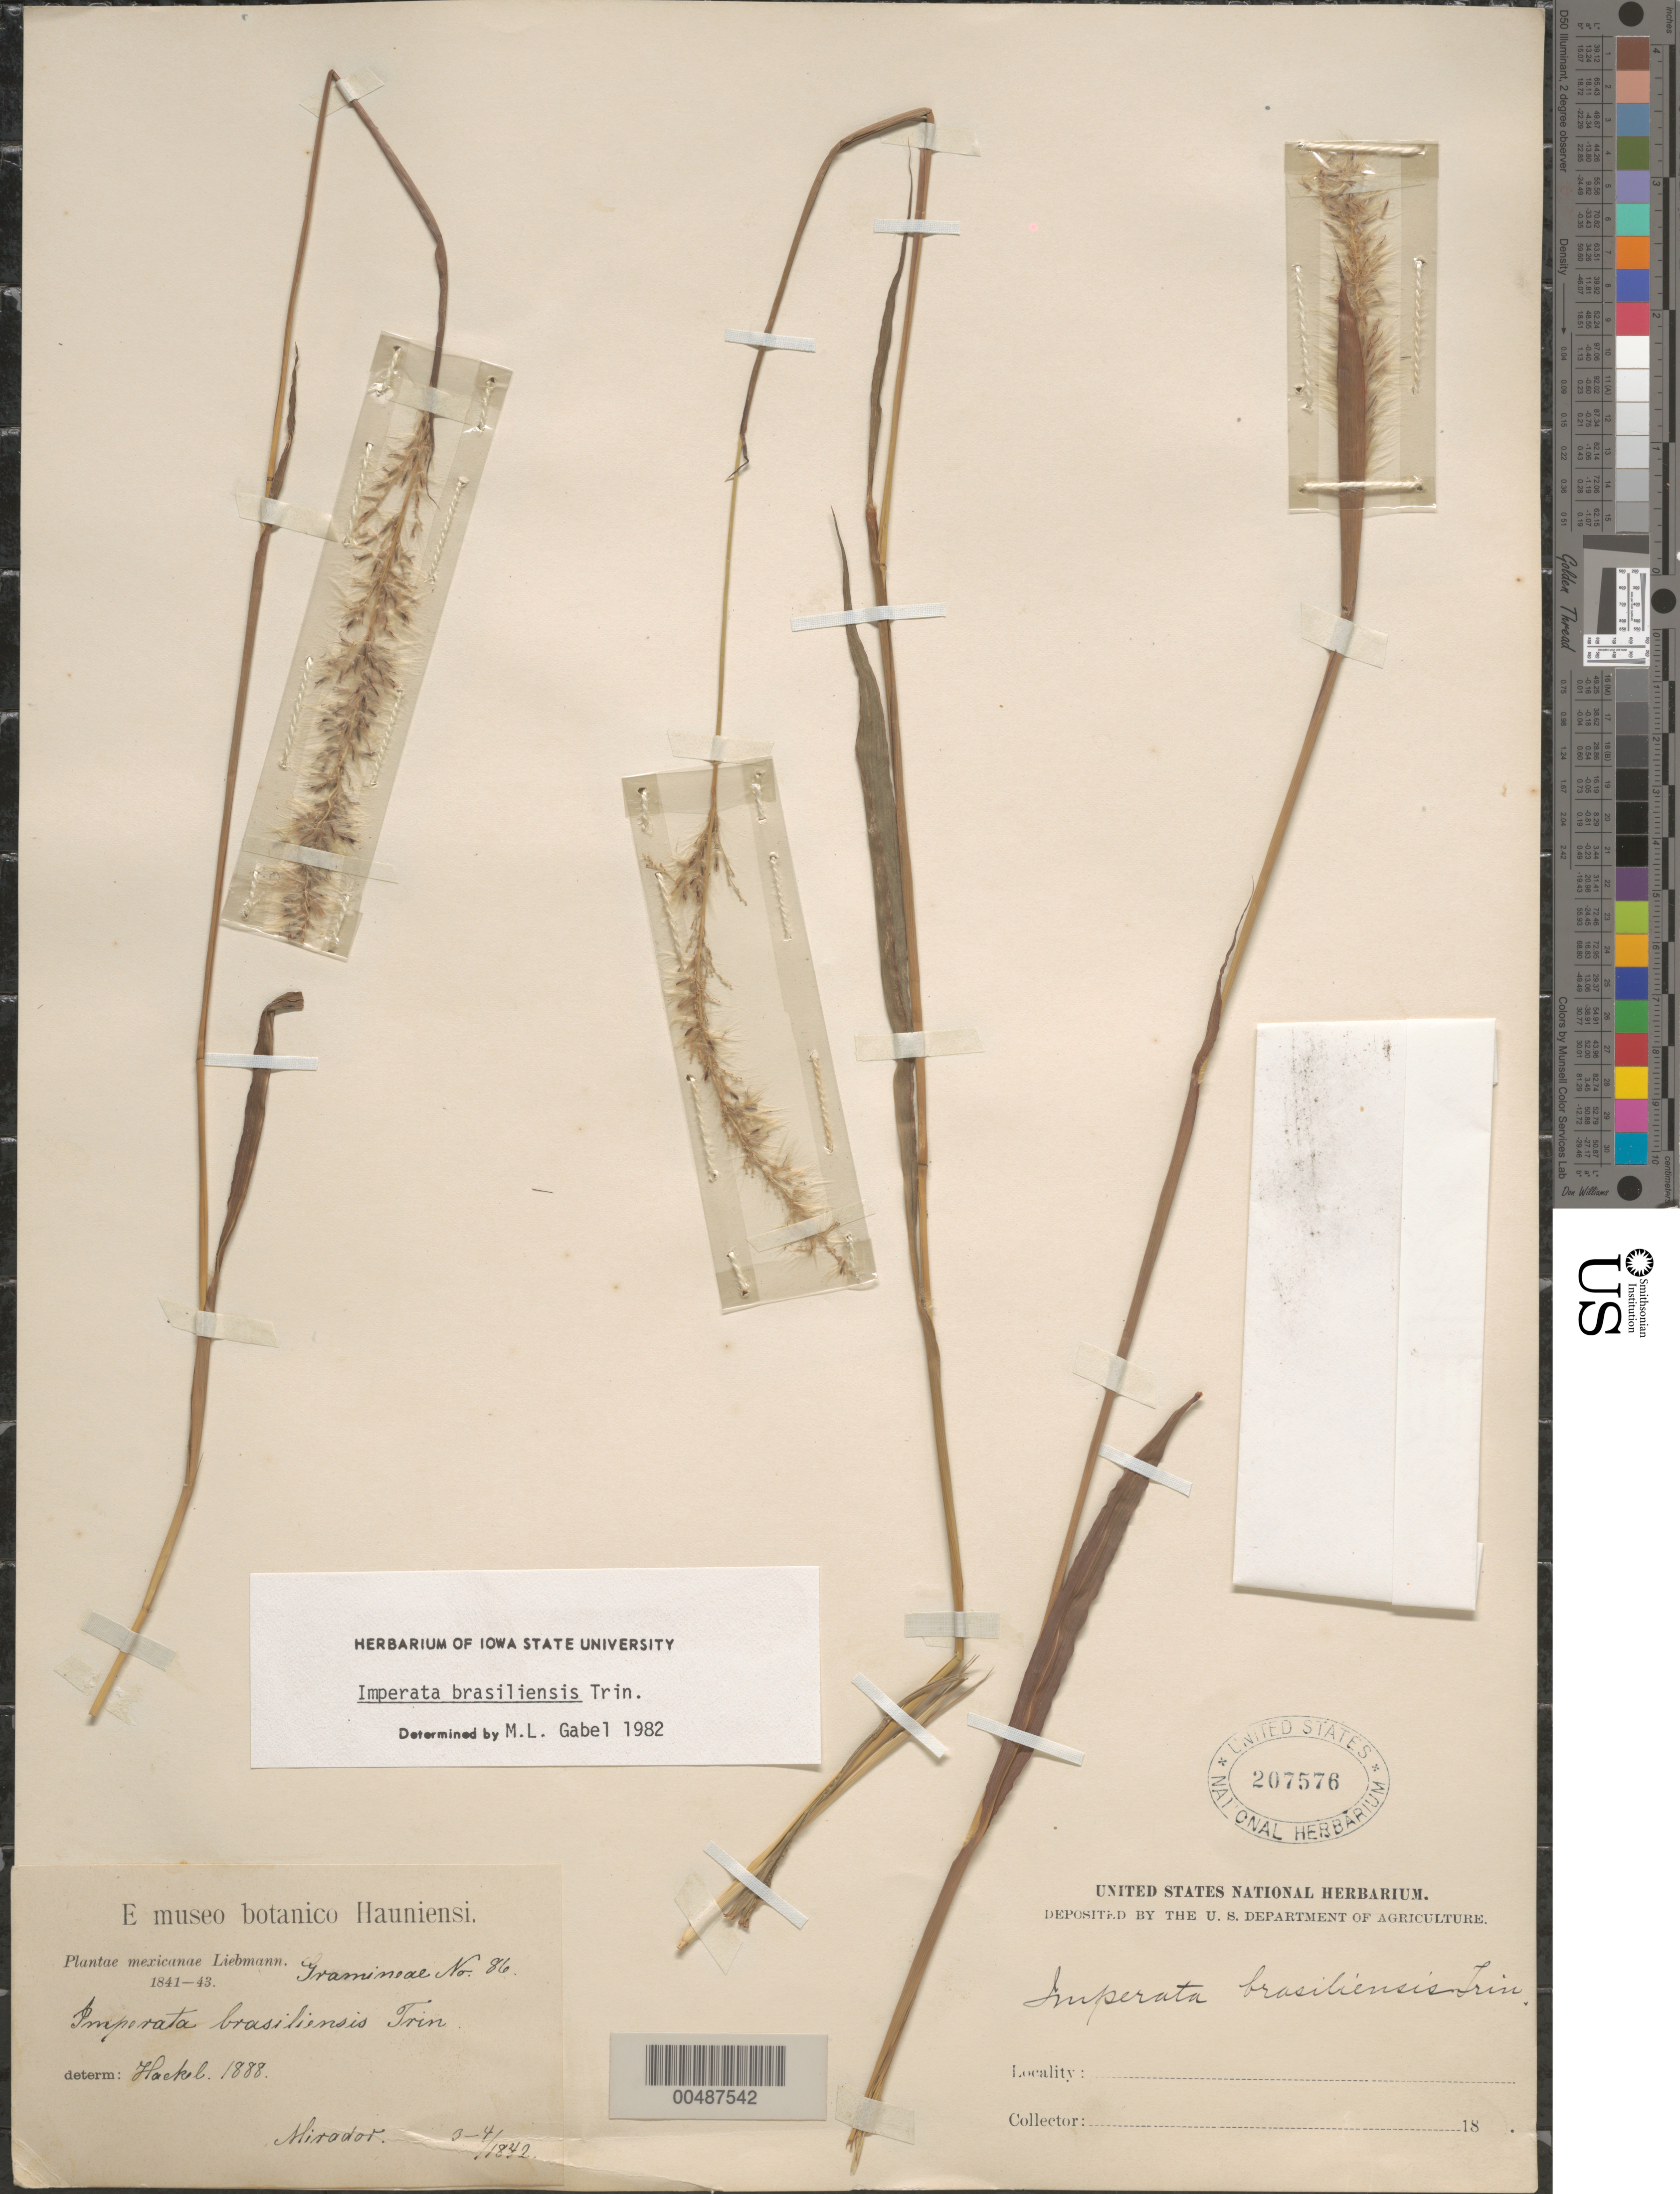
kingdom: Plantae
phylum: Tracheophyta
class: Liliopsida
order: Poales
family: Poaceae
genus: Imperata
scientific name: Imperata brasiliensis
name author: Trin.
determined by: Gabel, M. L.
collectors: F. M. Liebmann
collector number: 86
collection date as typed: Mar 1842 to -- Apr 1842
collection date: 1842-03/1842-04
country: Mexico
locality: Mirador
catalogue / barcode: US 207576